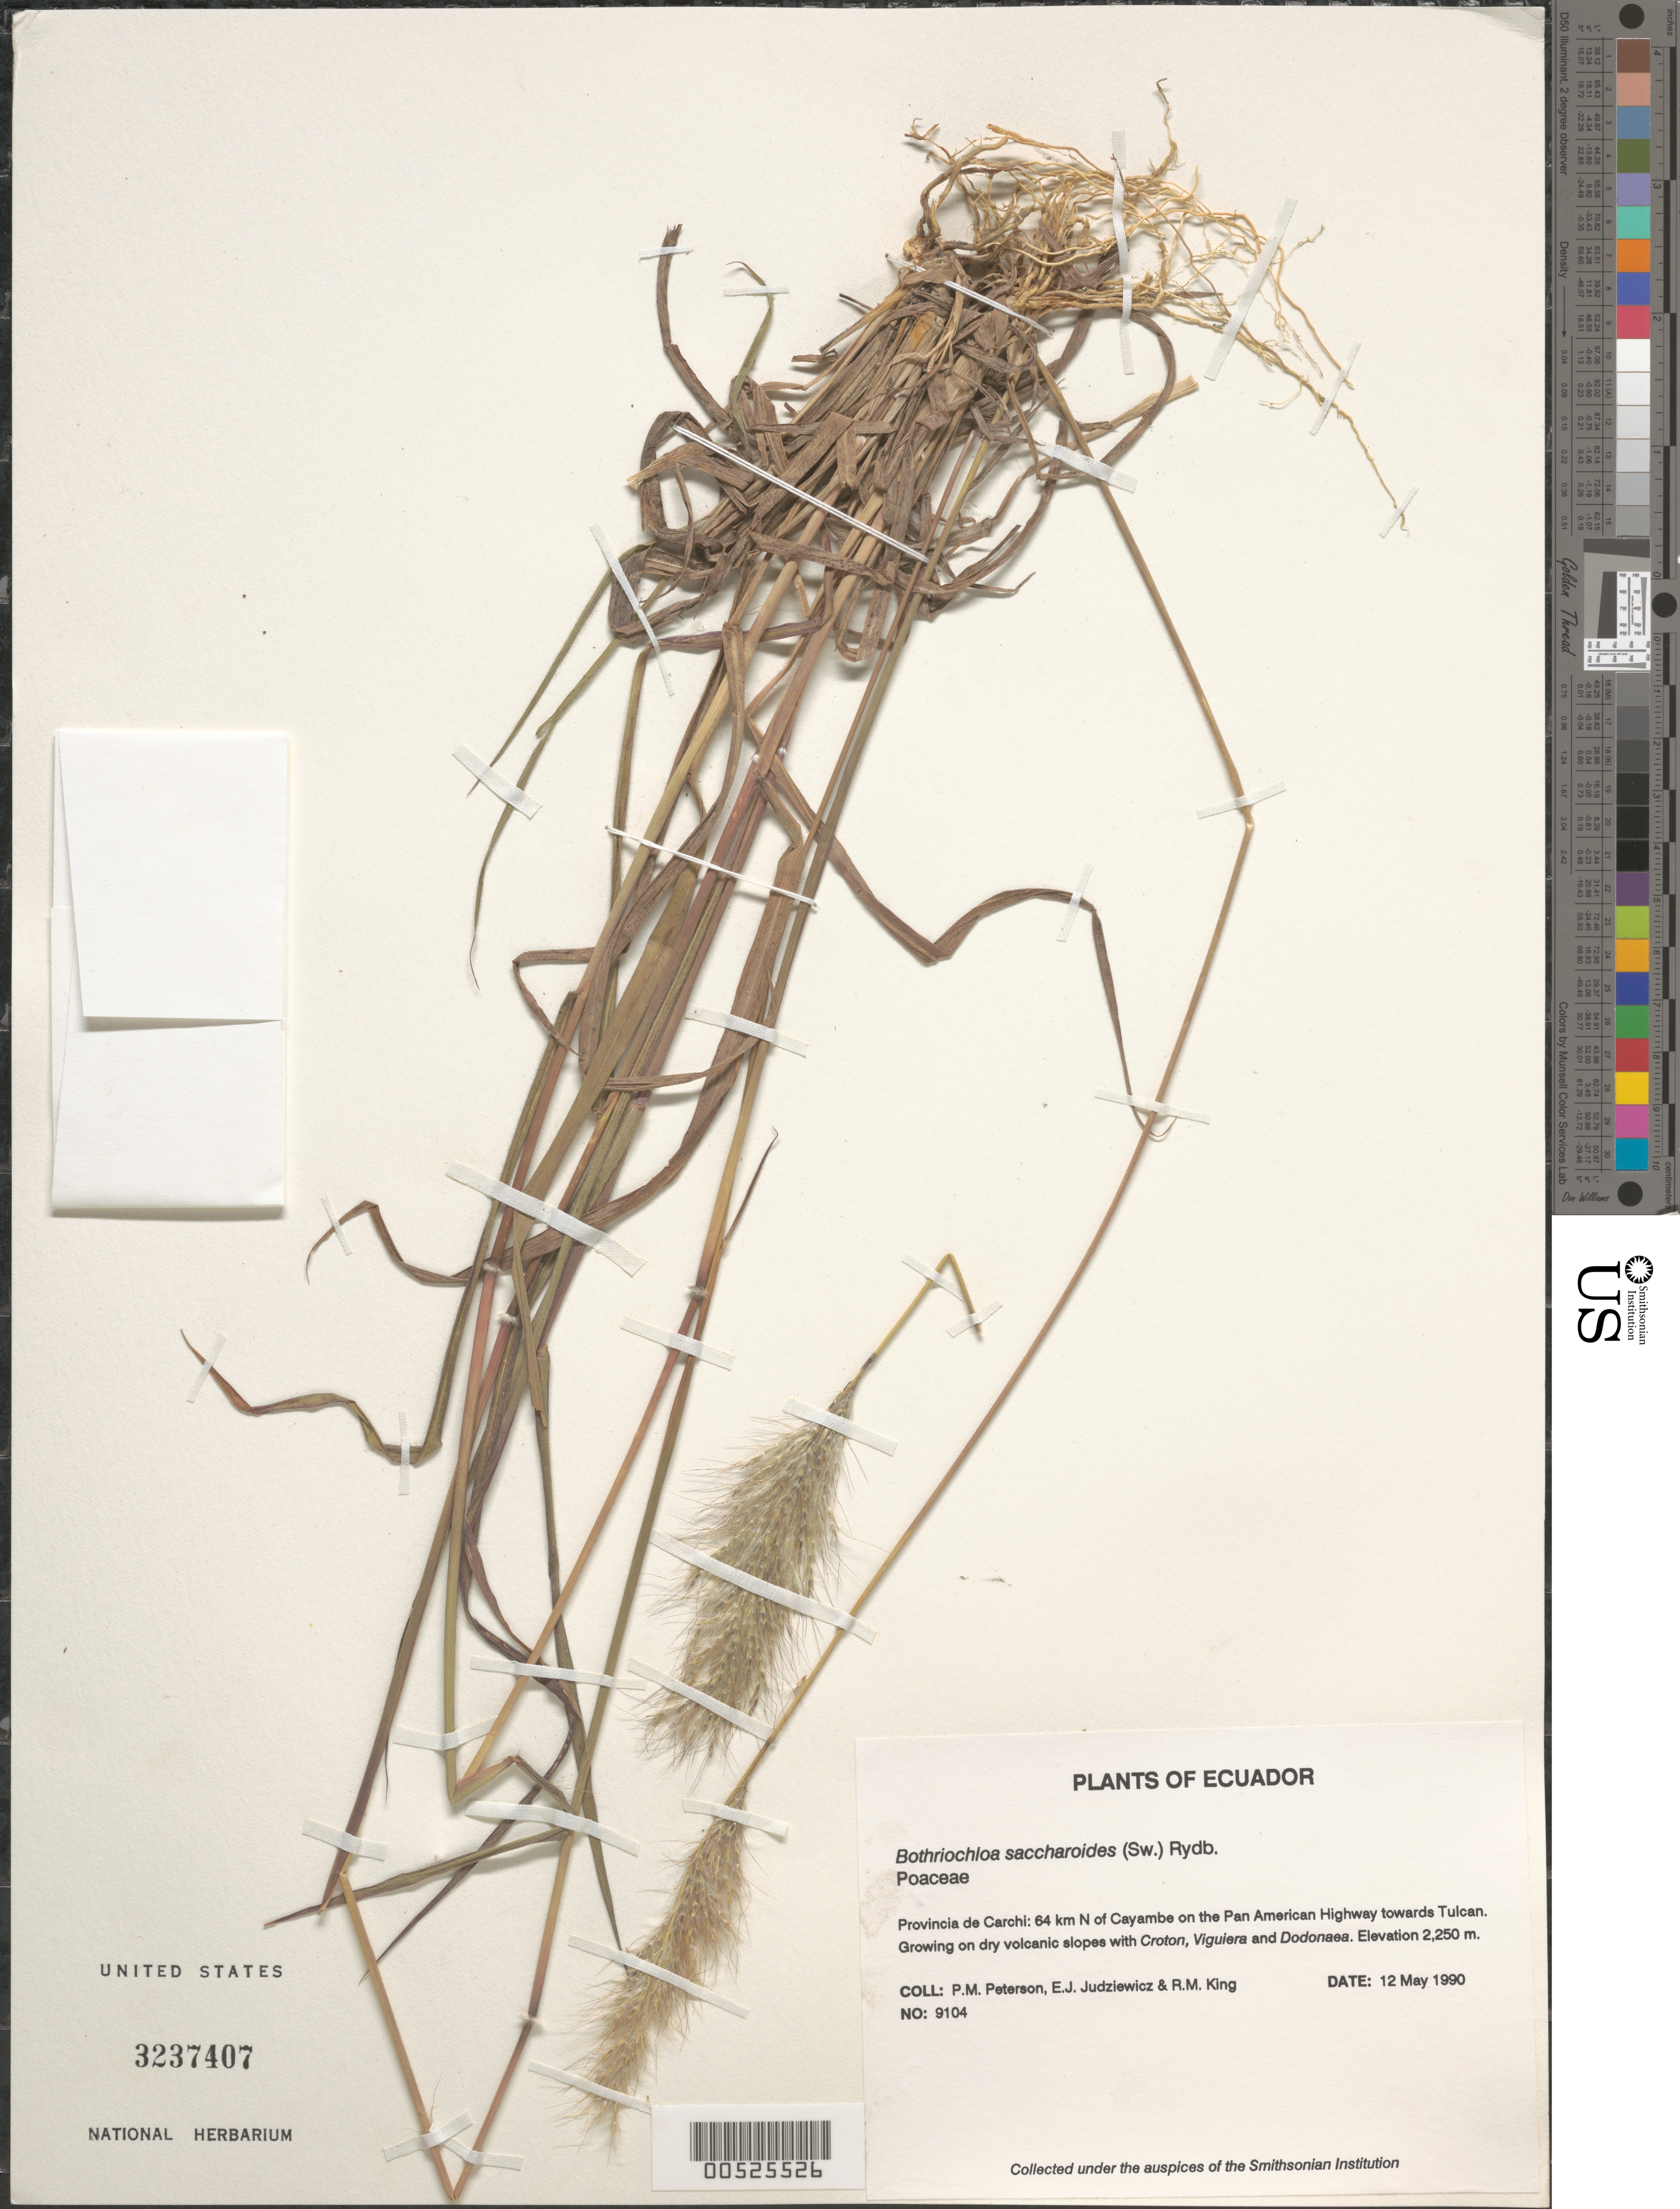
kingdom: Plantae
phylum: Tracheophyta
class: Liliopsida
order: Poales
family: Poaceae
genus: Bothriochloa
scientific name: Bothriochloa saccharoides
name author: (Sw.) Rydb.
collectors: P. M. Peterson, E. J. Judziewicz & R. M. King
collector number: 09104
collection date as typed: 12 May 1990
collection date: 1990-05-12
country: Ecuador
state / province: Carchi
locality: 64 km N of Cayambe on the Pan American Highway towards Tulcan.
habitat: Growing on dry volcanic slopes with Croton, Viguiera and Dodonaea.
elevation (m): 2250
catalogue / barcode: US 3237407